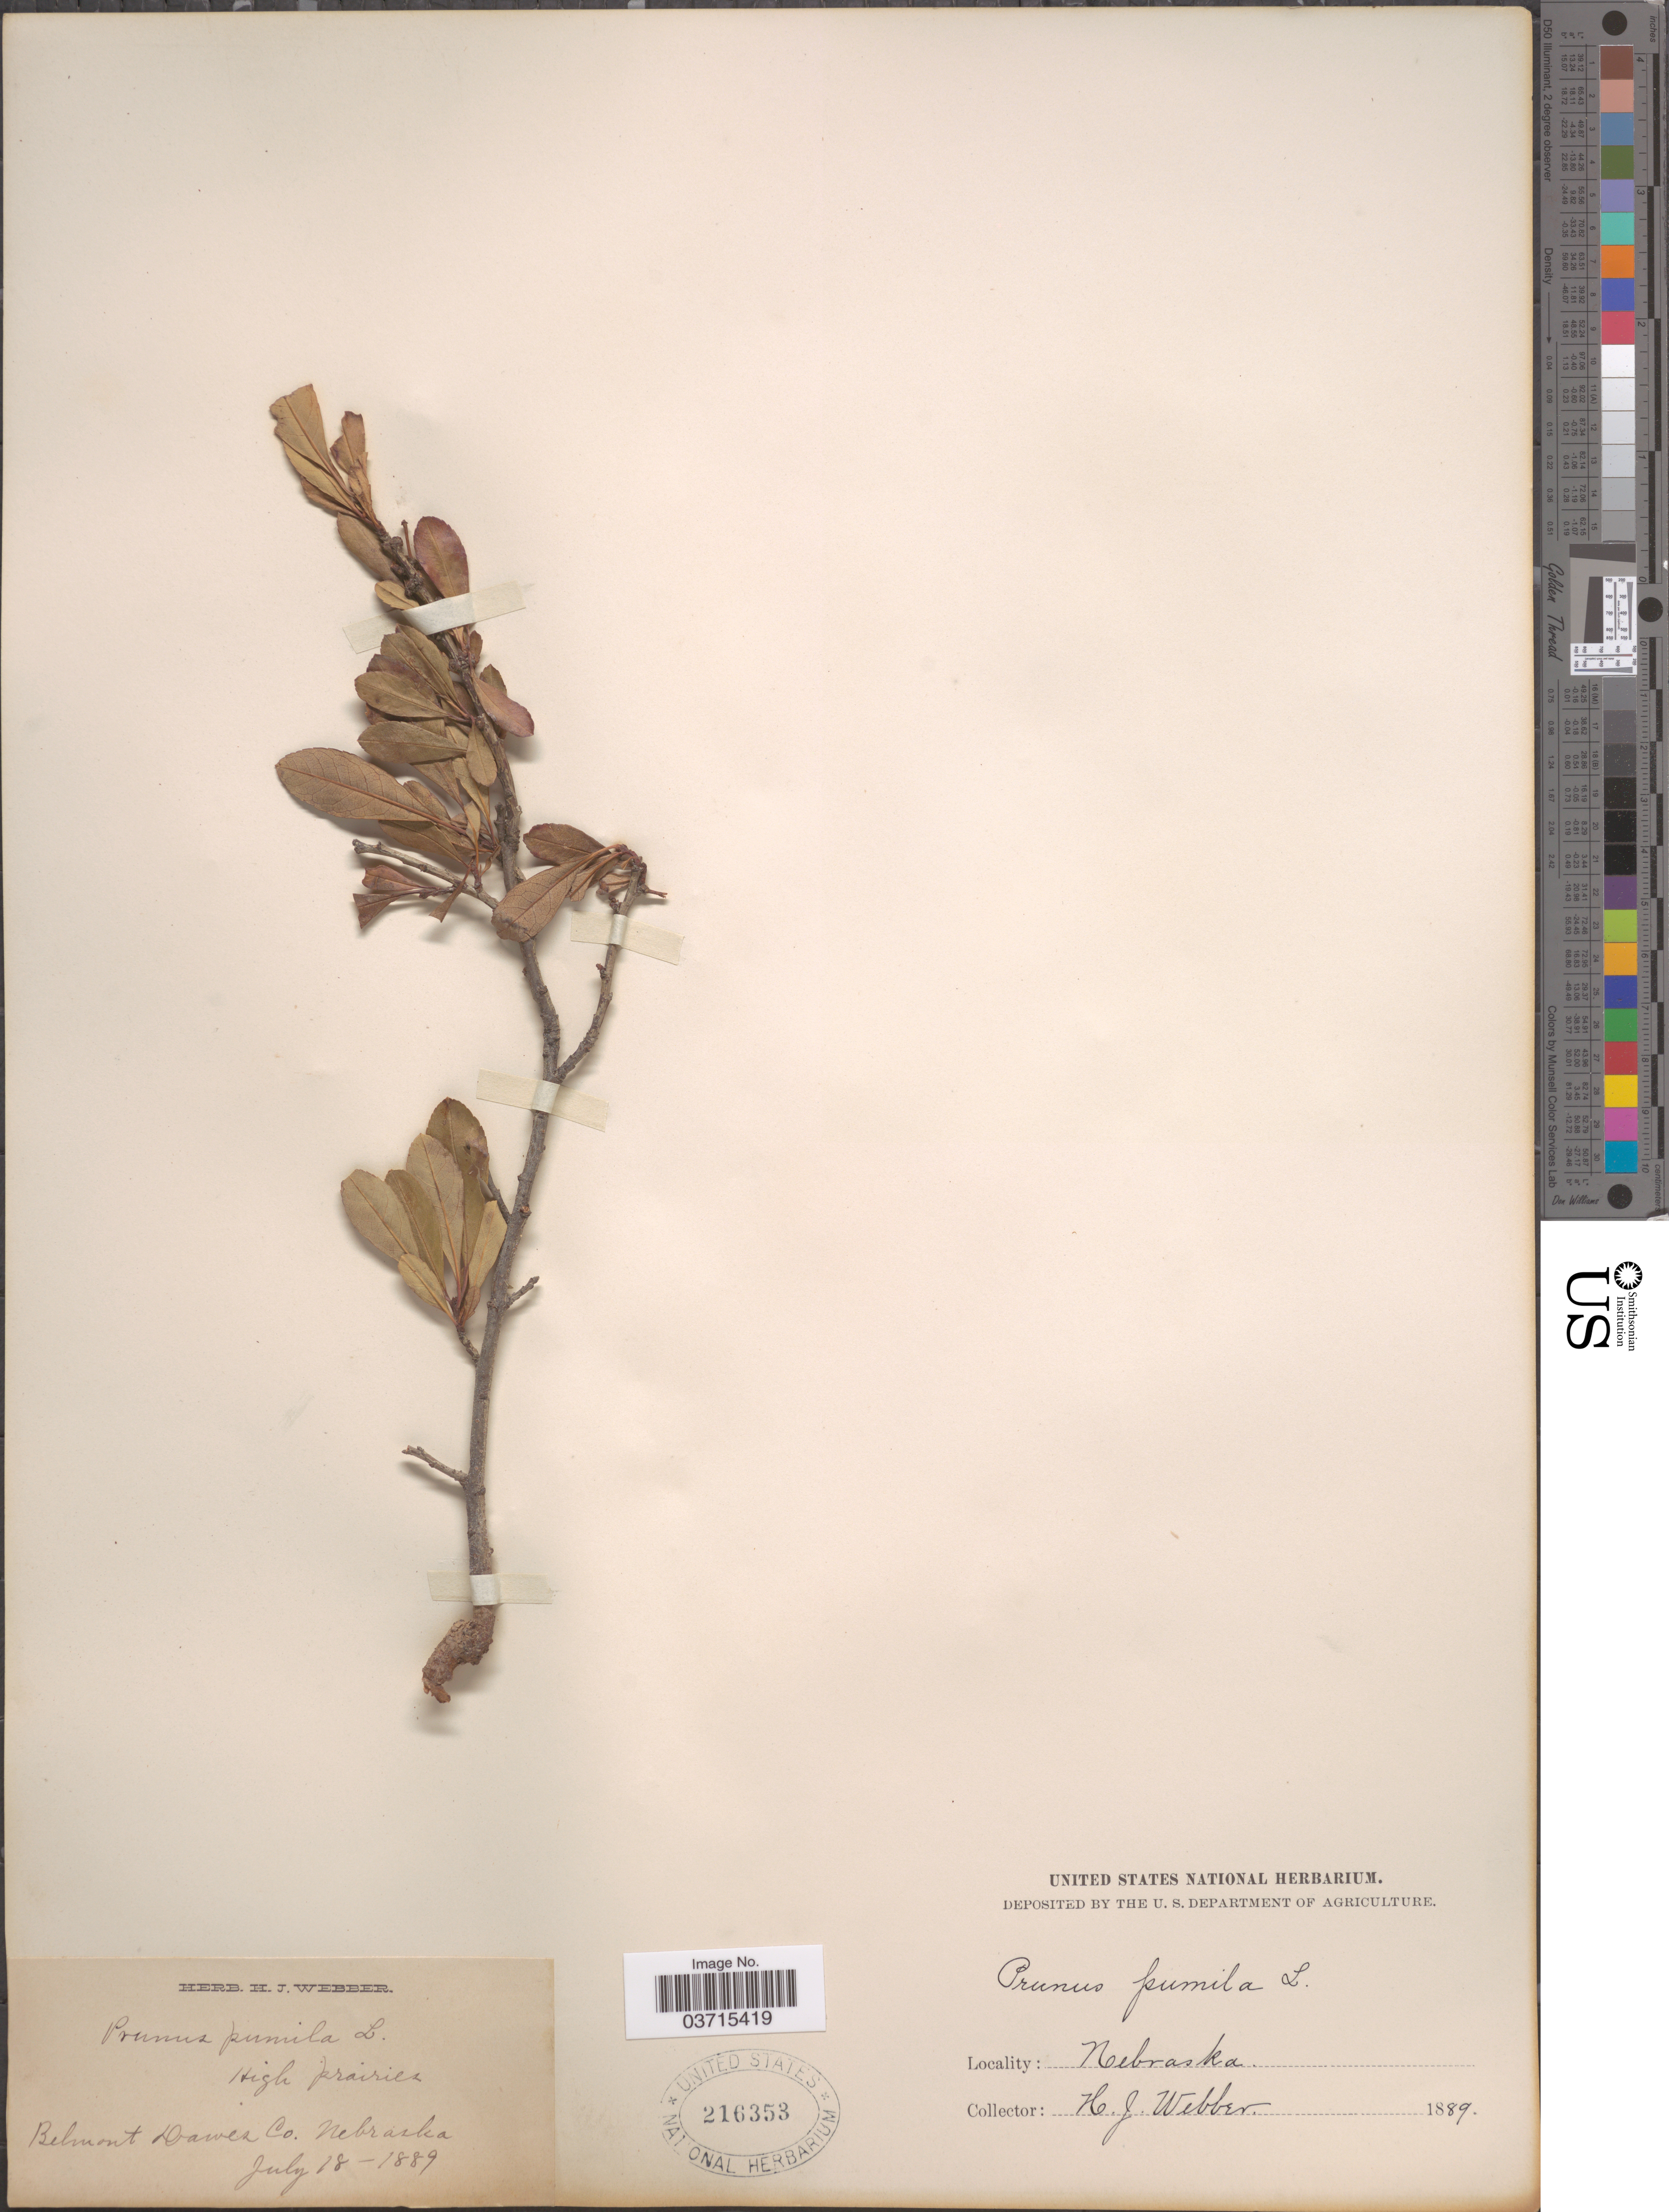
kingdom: Plantae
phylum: Tracheophyta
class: Magnoliopsida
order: Rosales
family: Rosaceae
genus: Prunus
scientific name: Prunus besseyi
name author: L.H. Bailey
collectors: H. Webber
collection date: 1889-07-18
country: United States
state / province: Nebraska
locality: Belmont Dawes Co.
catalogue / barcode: US 216353